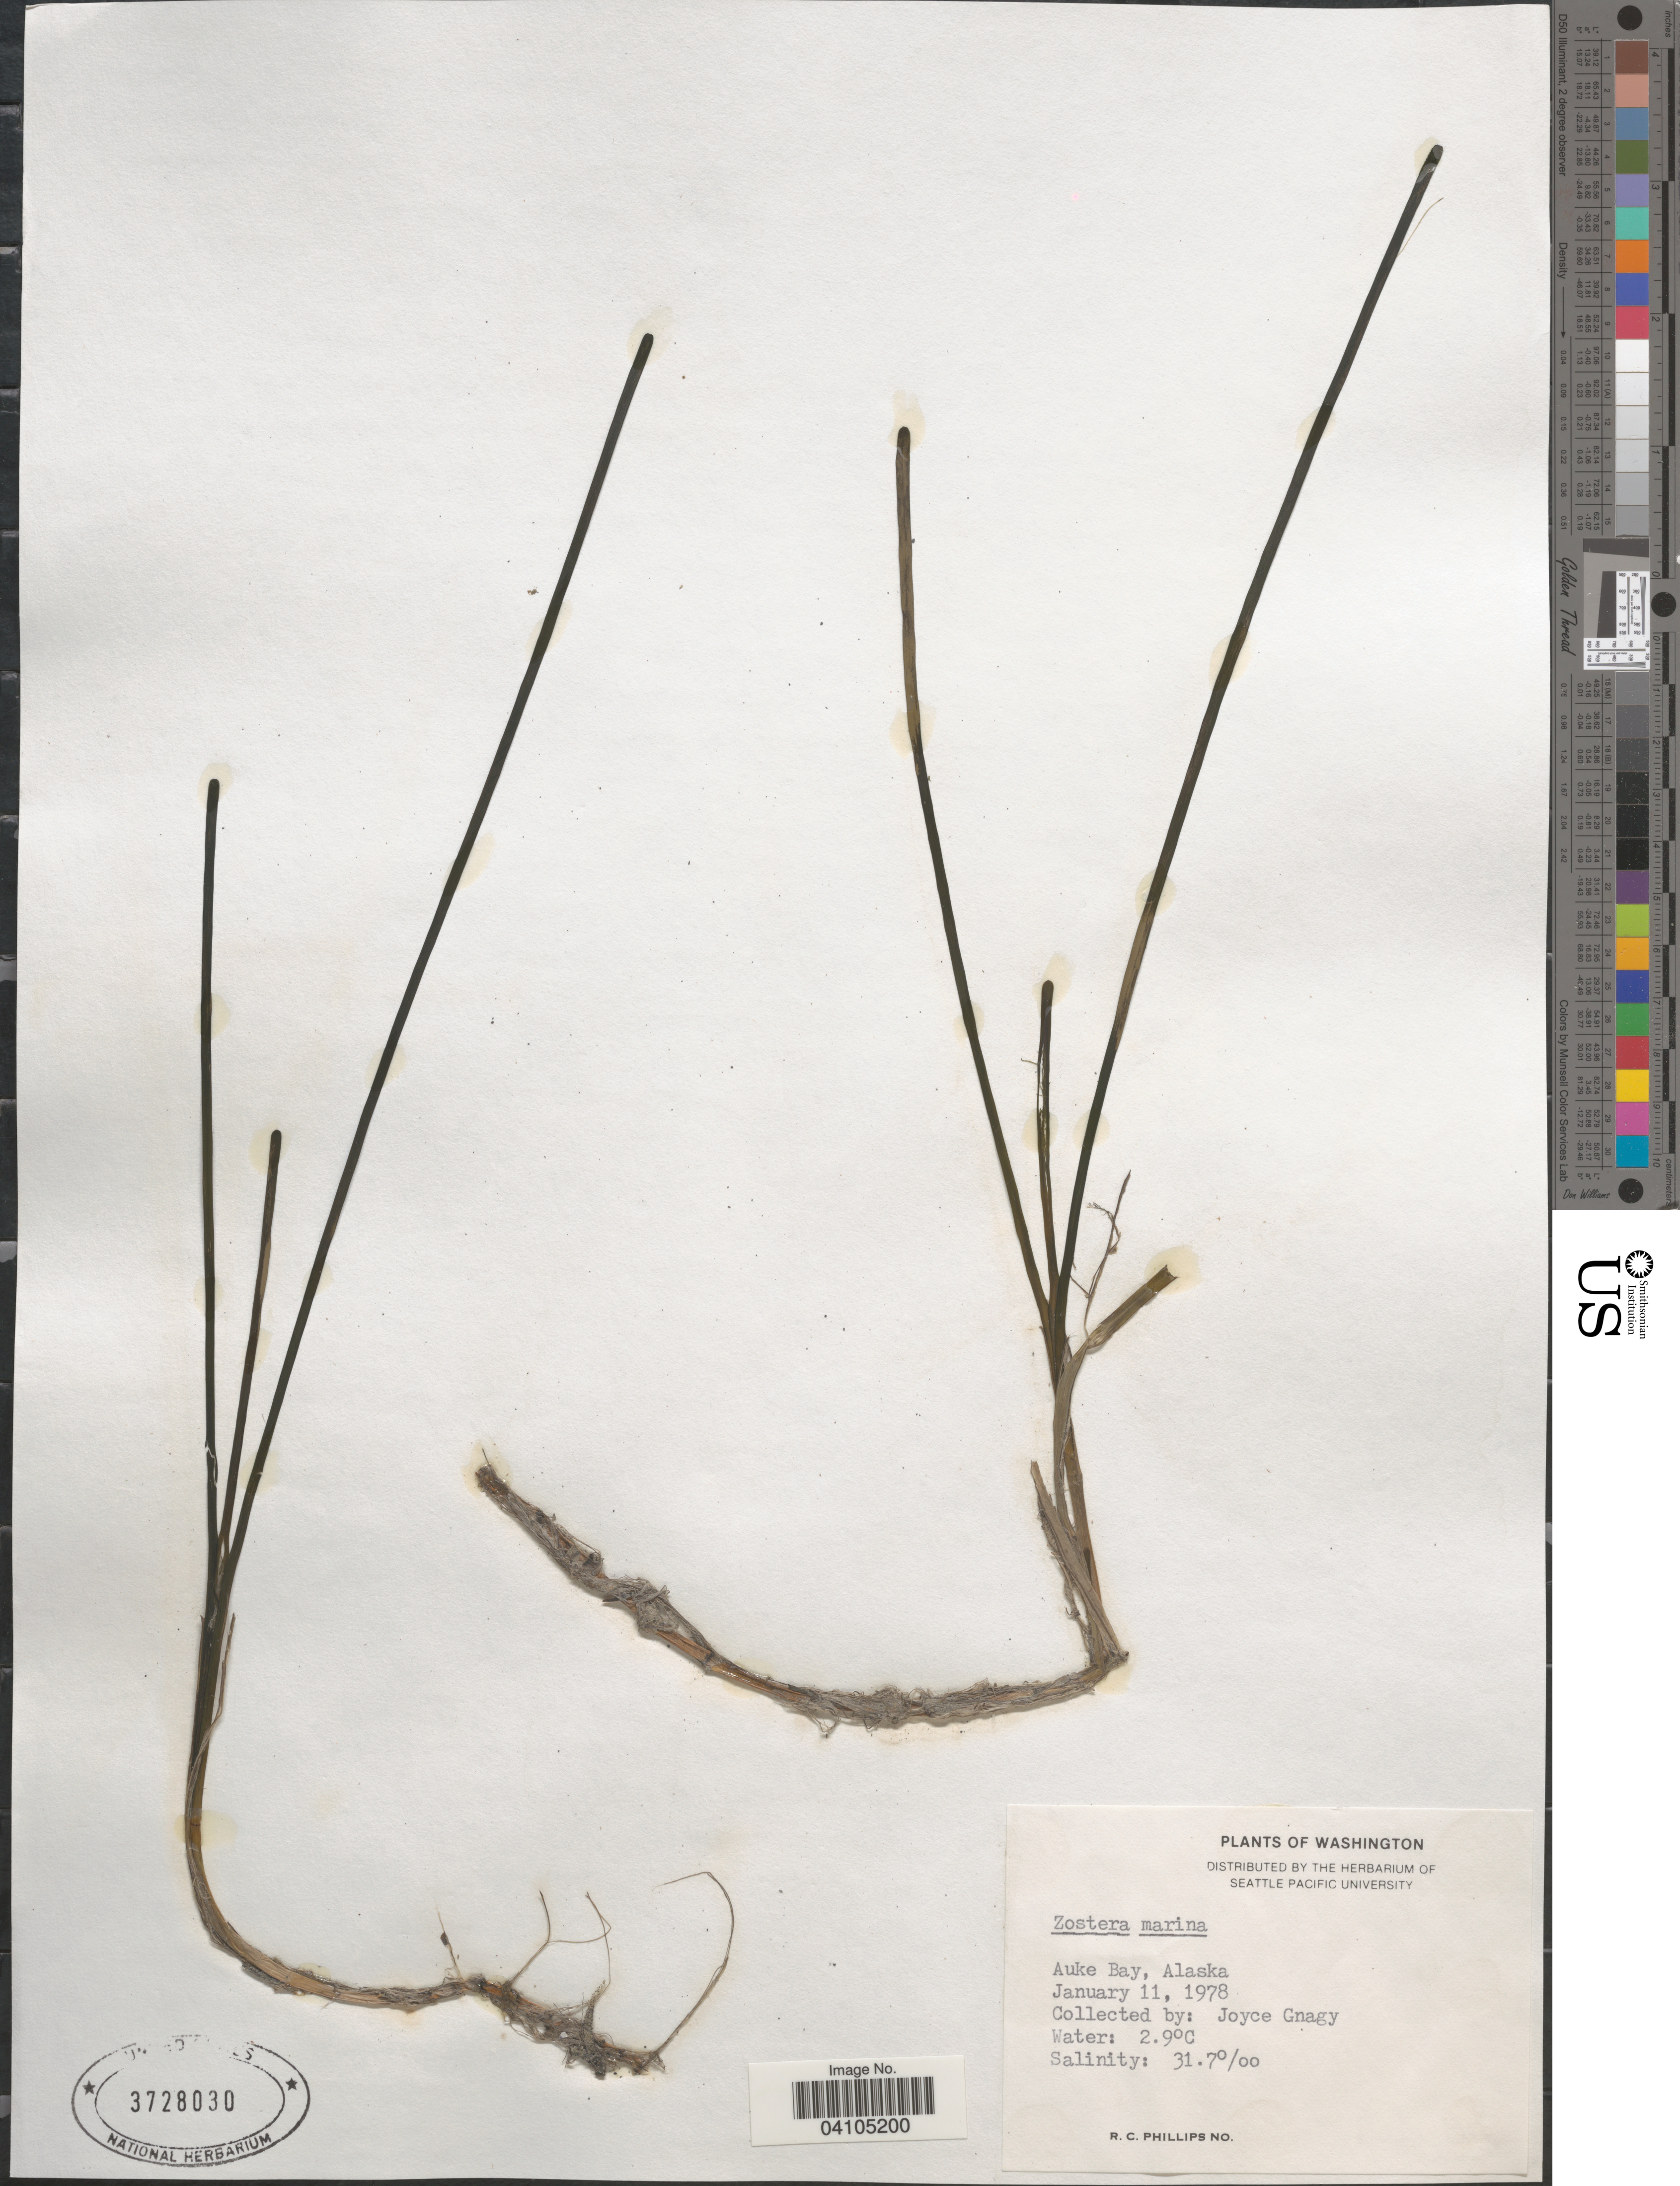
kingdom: Plantae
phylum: Tracheophyta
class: Liliopsida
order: Alismatales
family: Zosteraceae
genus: Zostera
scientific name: Zostera marina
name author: L.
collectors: J. Gnagy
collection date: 1978-01-11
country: United States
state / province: Alaska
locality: Auke Bay.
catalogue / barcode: US 3728030